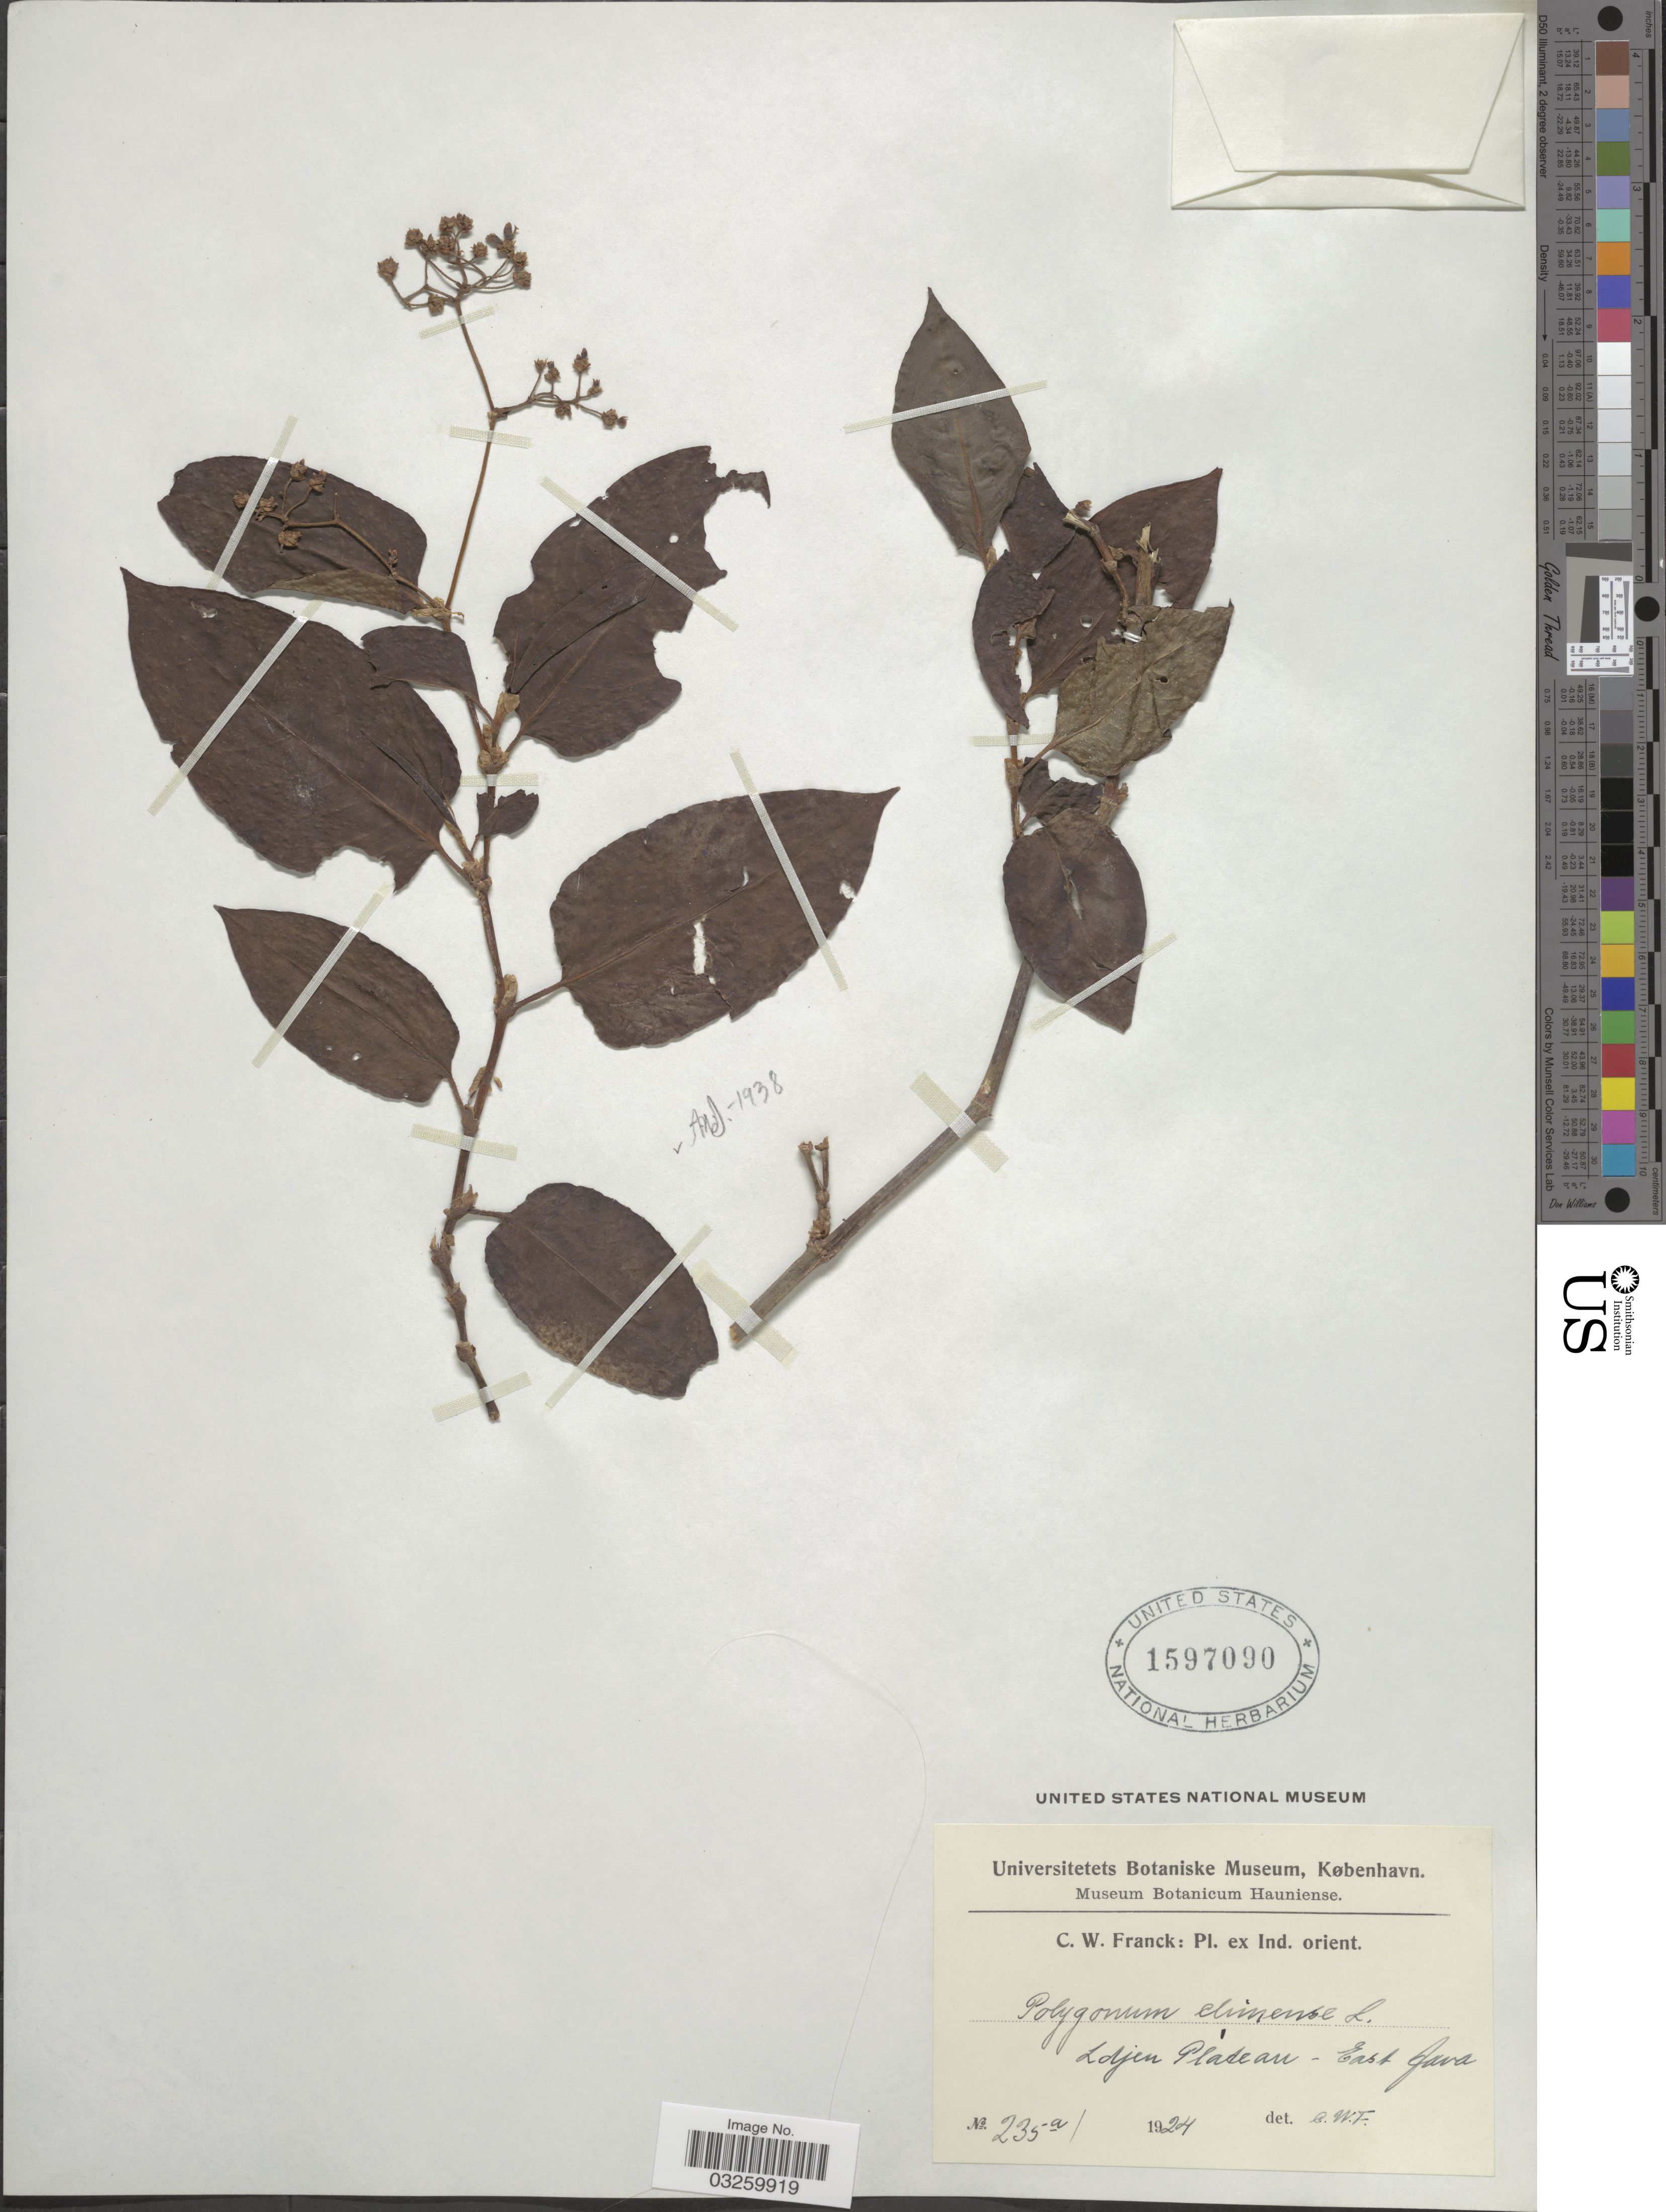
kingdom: Plantae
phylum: Tracheophyta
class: Magnoliopsida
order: Caryophyllales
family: Polygonaceae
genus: Persicaria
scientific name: Persicaria chinensis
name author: (L.) H. Gross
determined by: Wagner, W. L., (BOT), Smithsonian Institution - National Museum of Natural History (UNITED STATES)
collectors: C. Franck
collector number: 235a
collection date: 1924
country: Indonesia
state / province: Java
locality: Ind. orient. Idjen Plateau - East Java.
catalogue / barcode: US 1597090